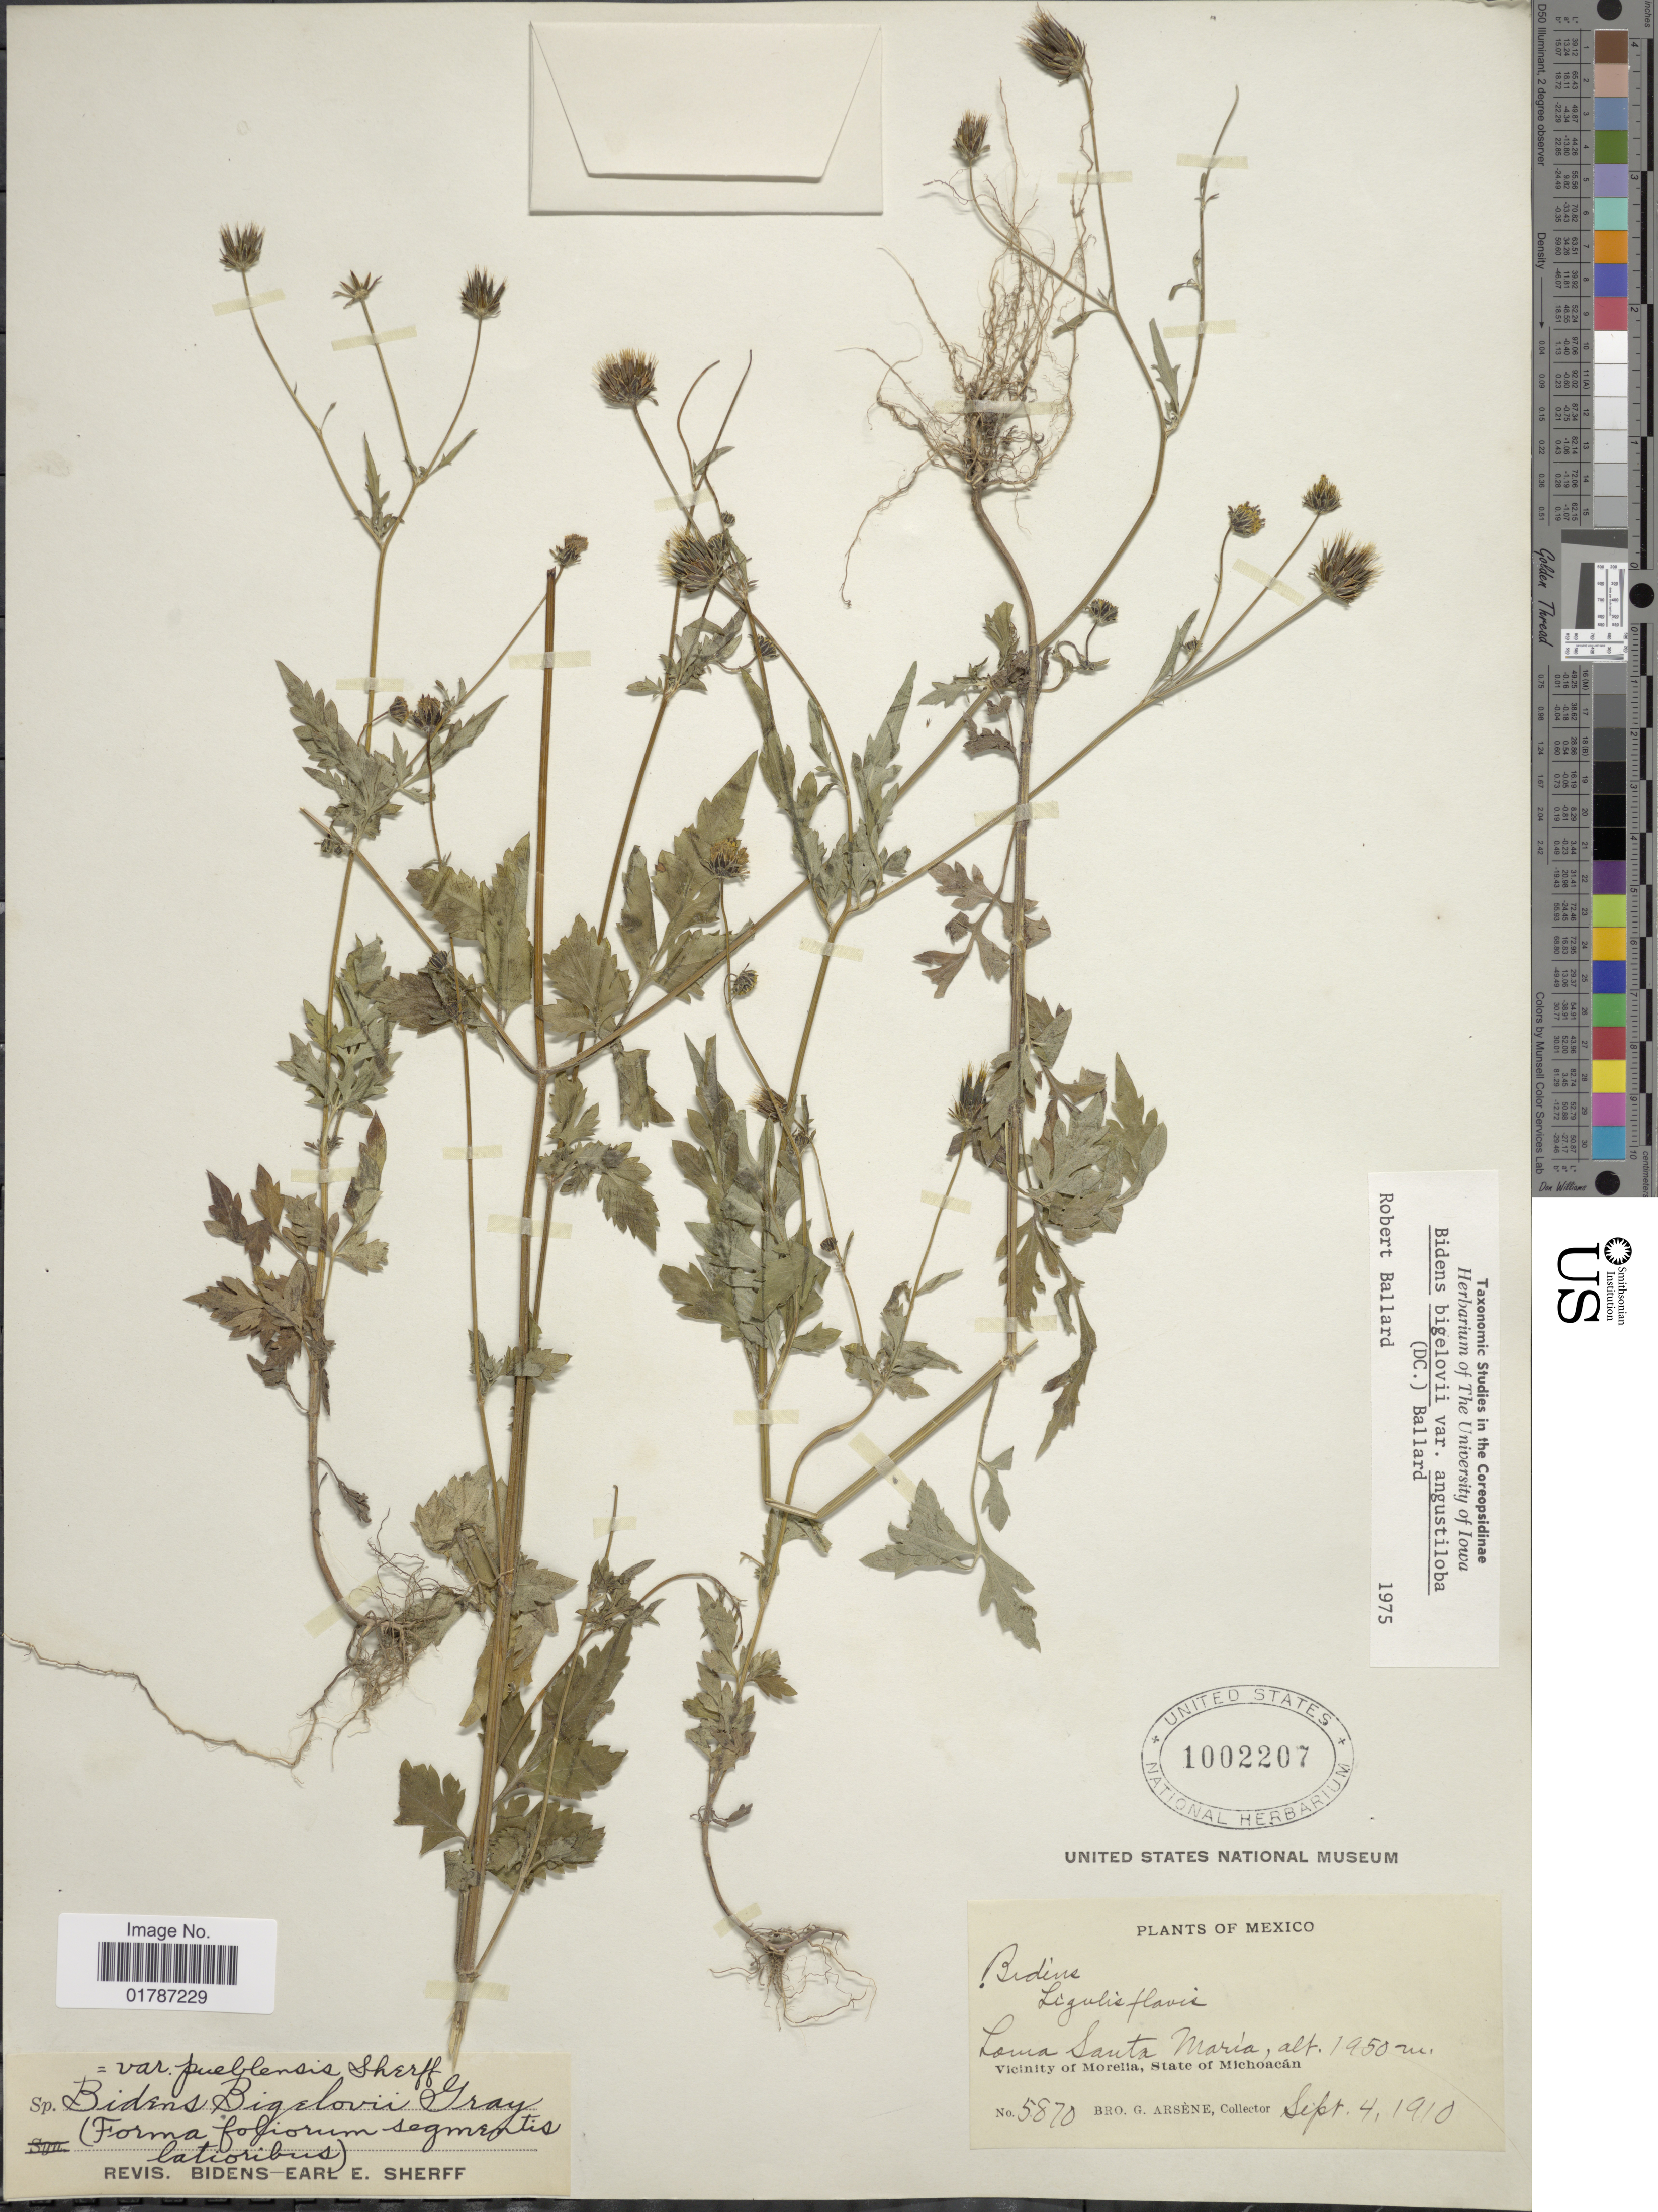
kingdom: Plantae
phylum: Tracheophyta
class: Magnoliopsida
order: Asterales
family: Asteraceae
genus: Bidens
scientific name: Bidens bigelovii var. angustiloba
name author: (DC.) Ballard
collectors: Bro. G. Arsène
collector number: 5870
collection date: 1910-09-04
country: Mexico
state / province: Michoacán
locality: LOma Santa Maria, Vicinity of Morelia, State of Michoacan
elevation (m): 1950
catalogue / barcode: US 1002207